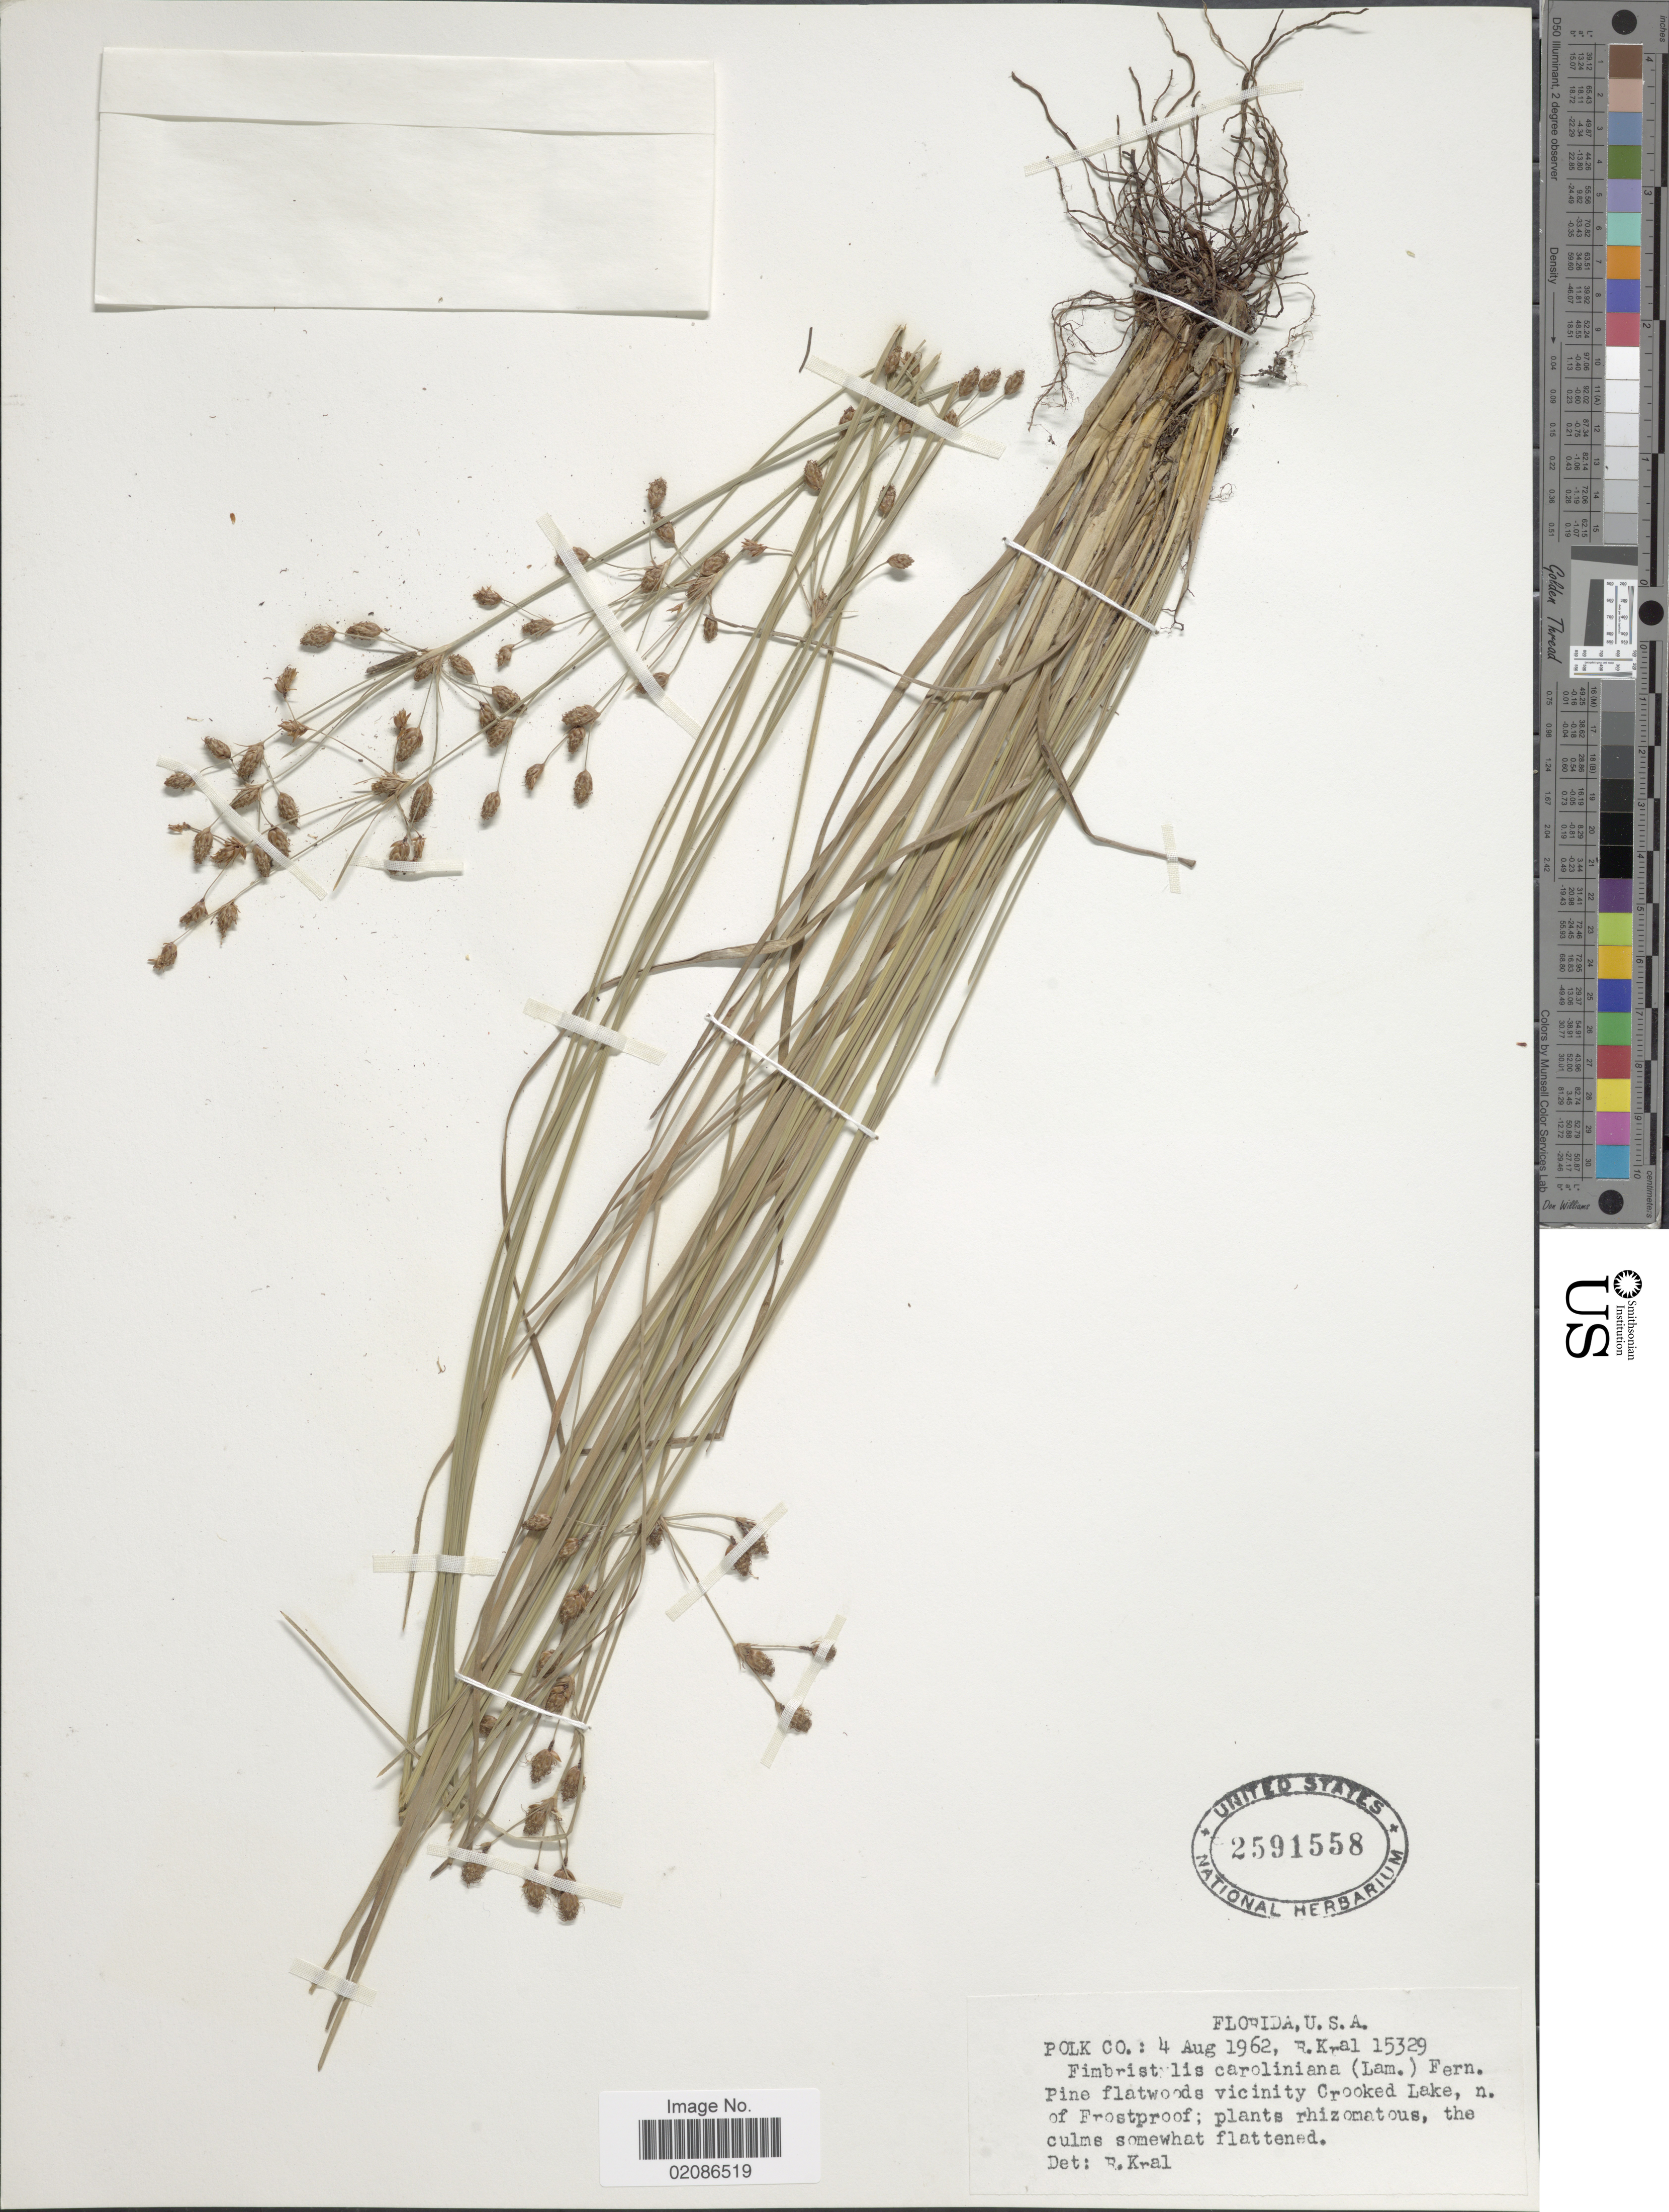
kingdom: Plantae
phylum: Tracheophyta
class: Liliopsida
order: Poales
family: Cyperaceae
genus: Fimbristylis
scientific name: Fimbristylis caroliniana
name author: (Lam.) Fernald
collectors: R. Kral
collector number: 15329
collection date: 1962-08-04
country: United States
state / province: Florida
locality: Polk Co., Pine flatwoods vicinity Crooked Lake, n. of Frostproof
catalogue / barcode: US 2591558